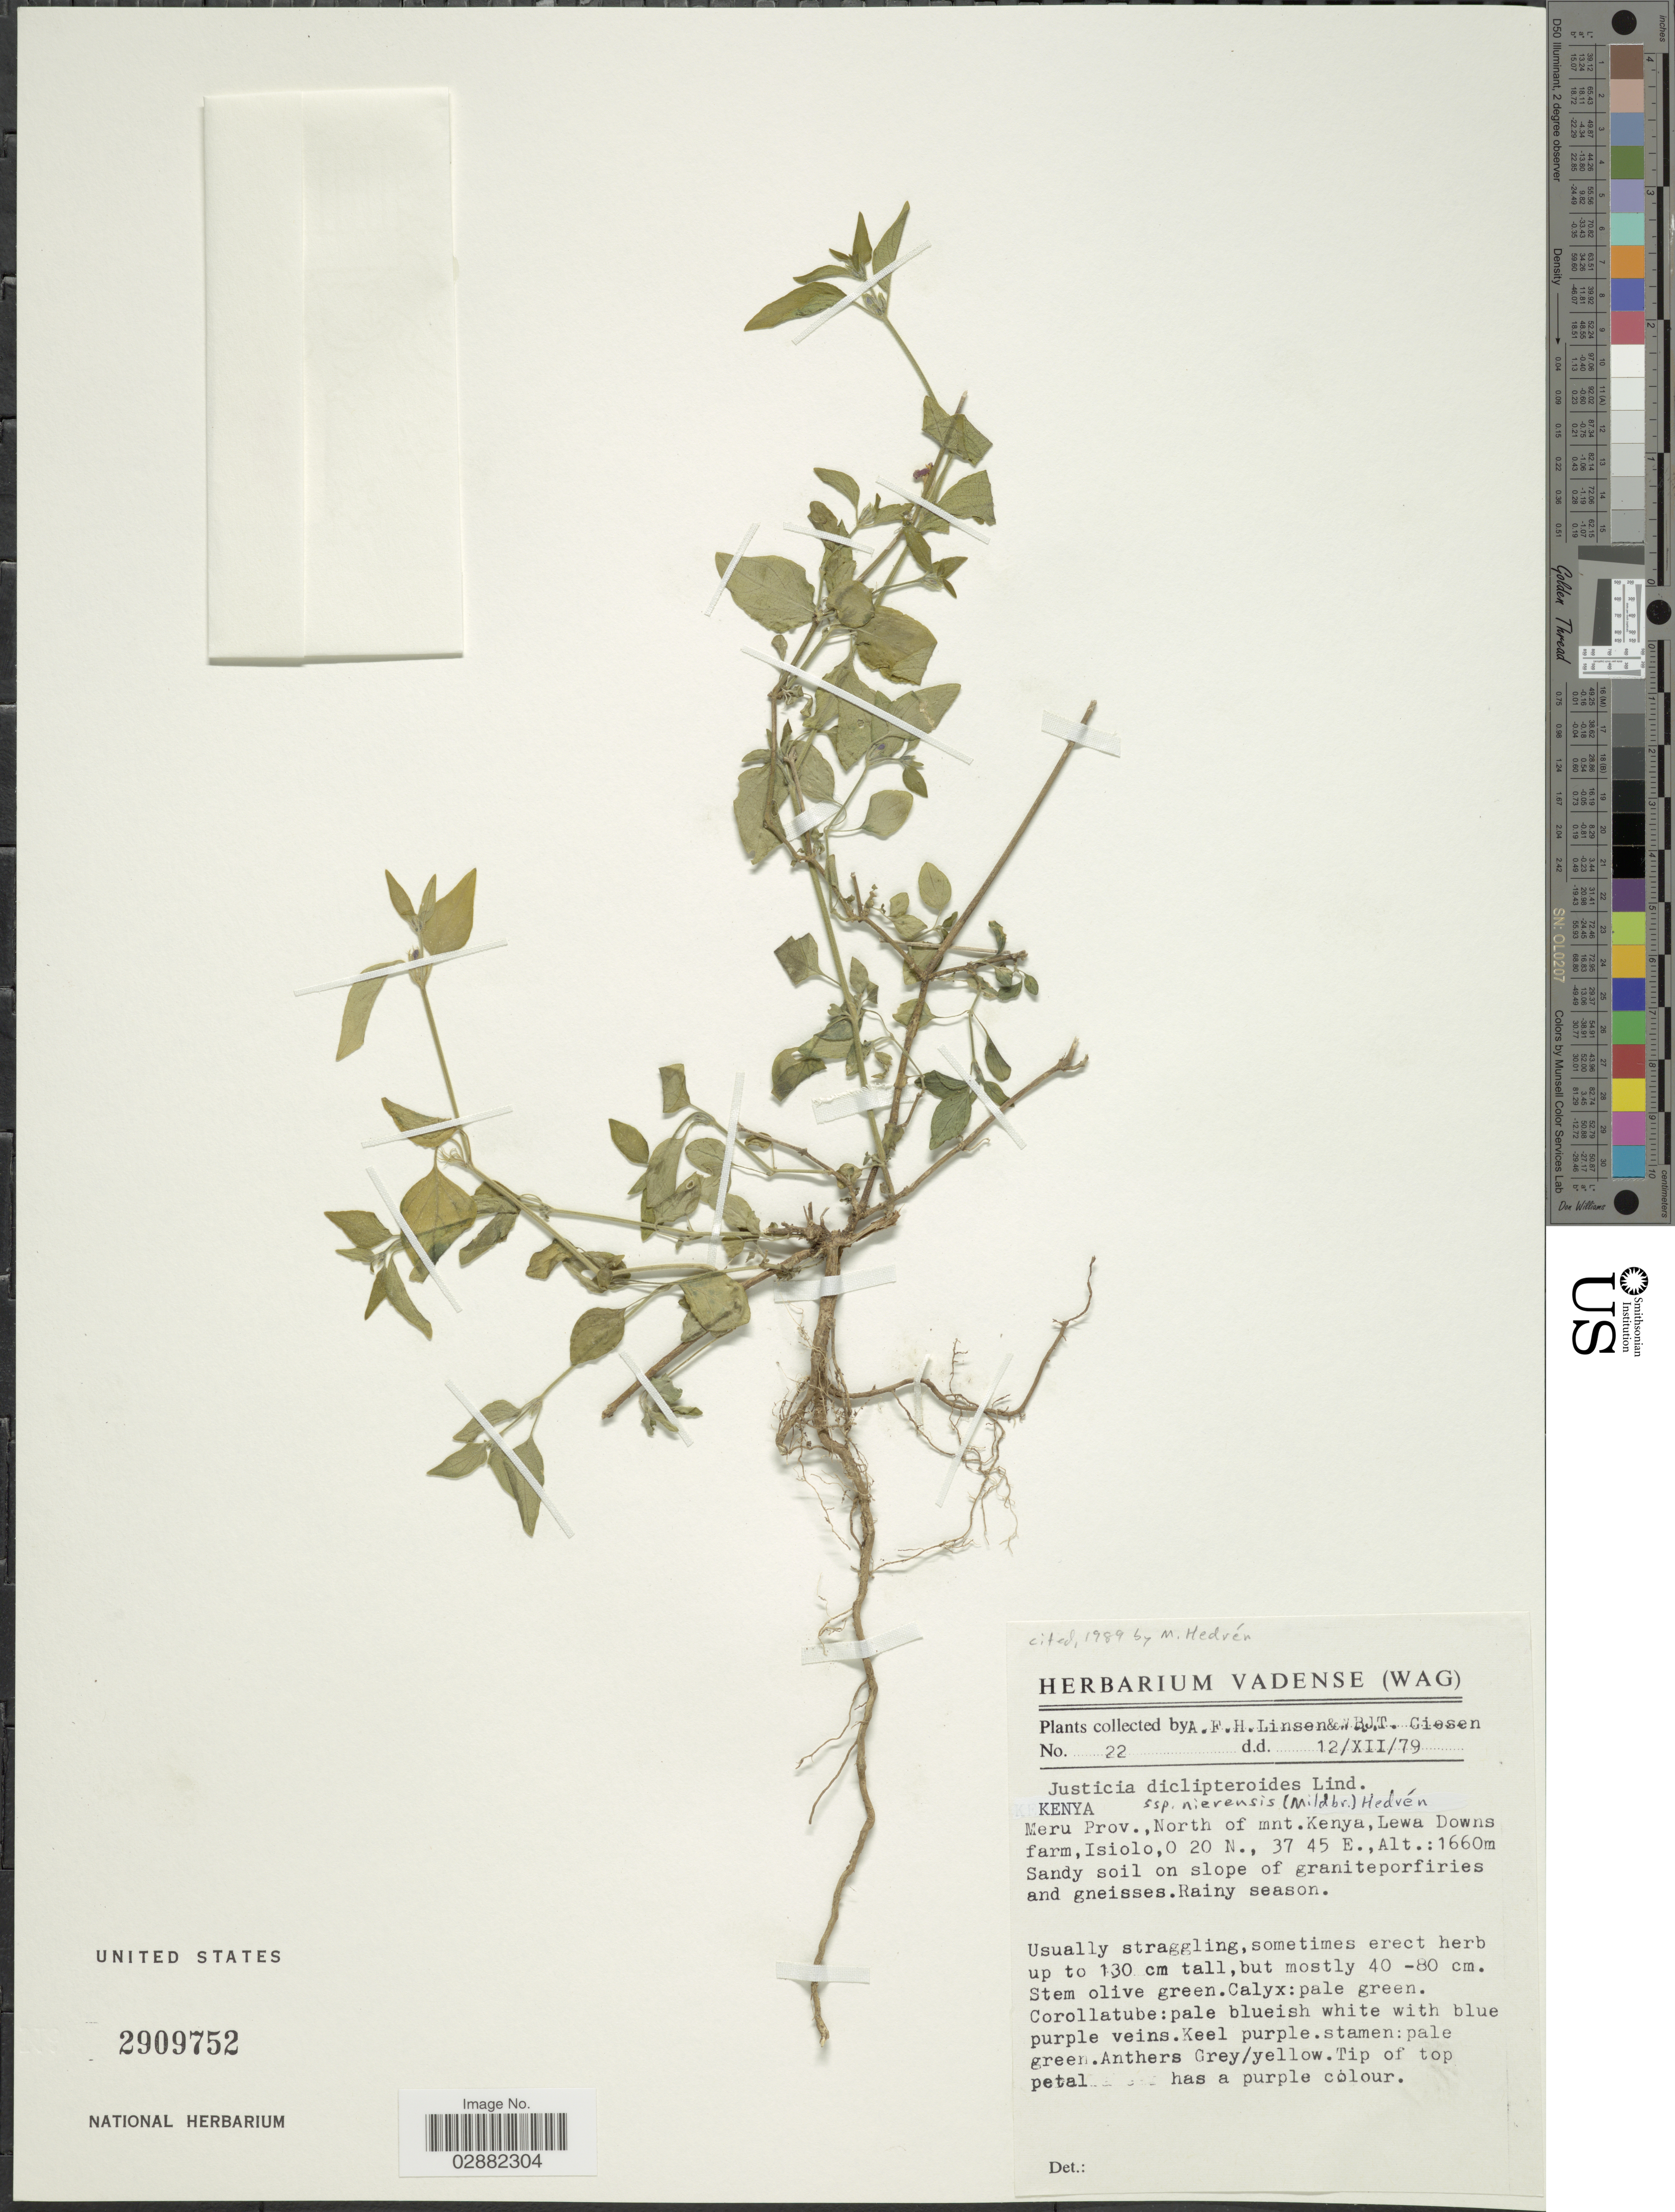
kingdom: Plantae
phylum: Tracheophyta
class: Magnoliopsida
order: Lamiales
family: Acanthaceae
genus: Justicia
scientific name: Justicia diclipteroides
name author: Lindau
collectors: A. Linsen & W. Giesen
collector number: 22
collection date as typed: Transcribed d/m/y: 12/12/79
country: Kenya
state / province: Meru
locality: Kenya. Meru Prov., North of mnt. Kenya, Lewa Downs farm, Isiolo.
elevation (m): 1660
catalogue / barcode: US 2909752